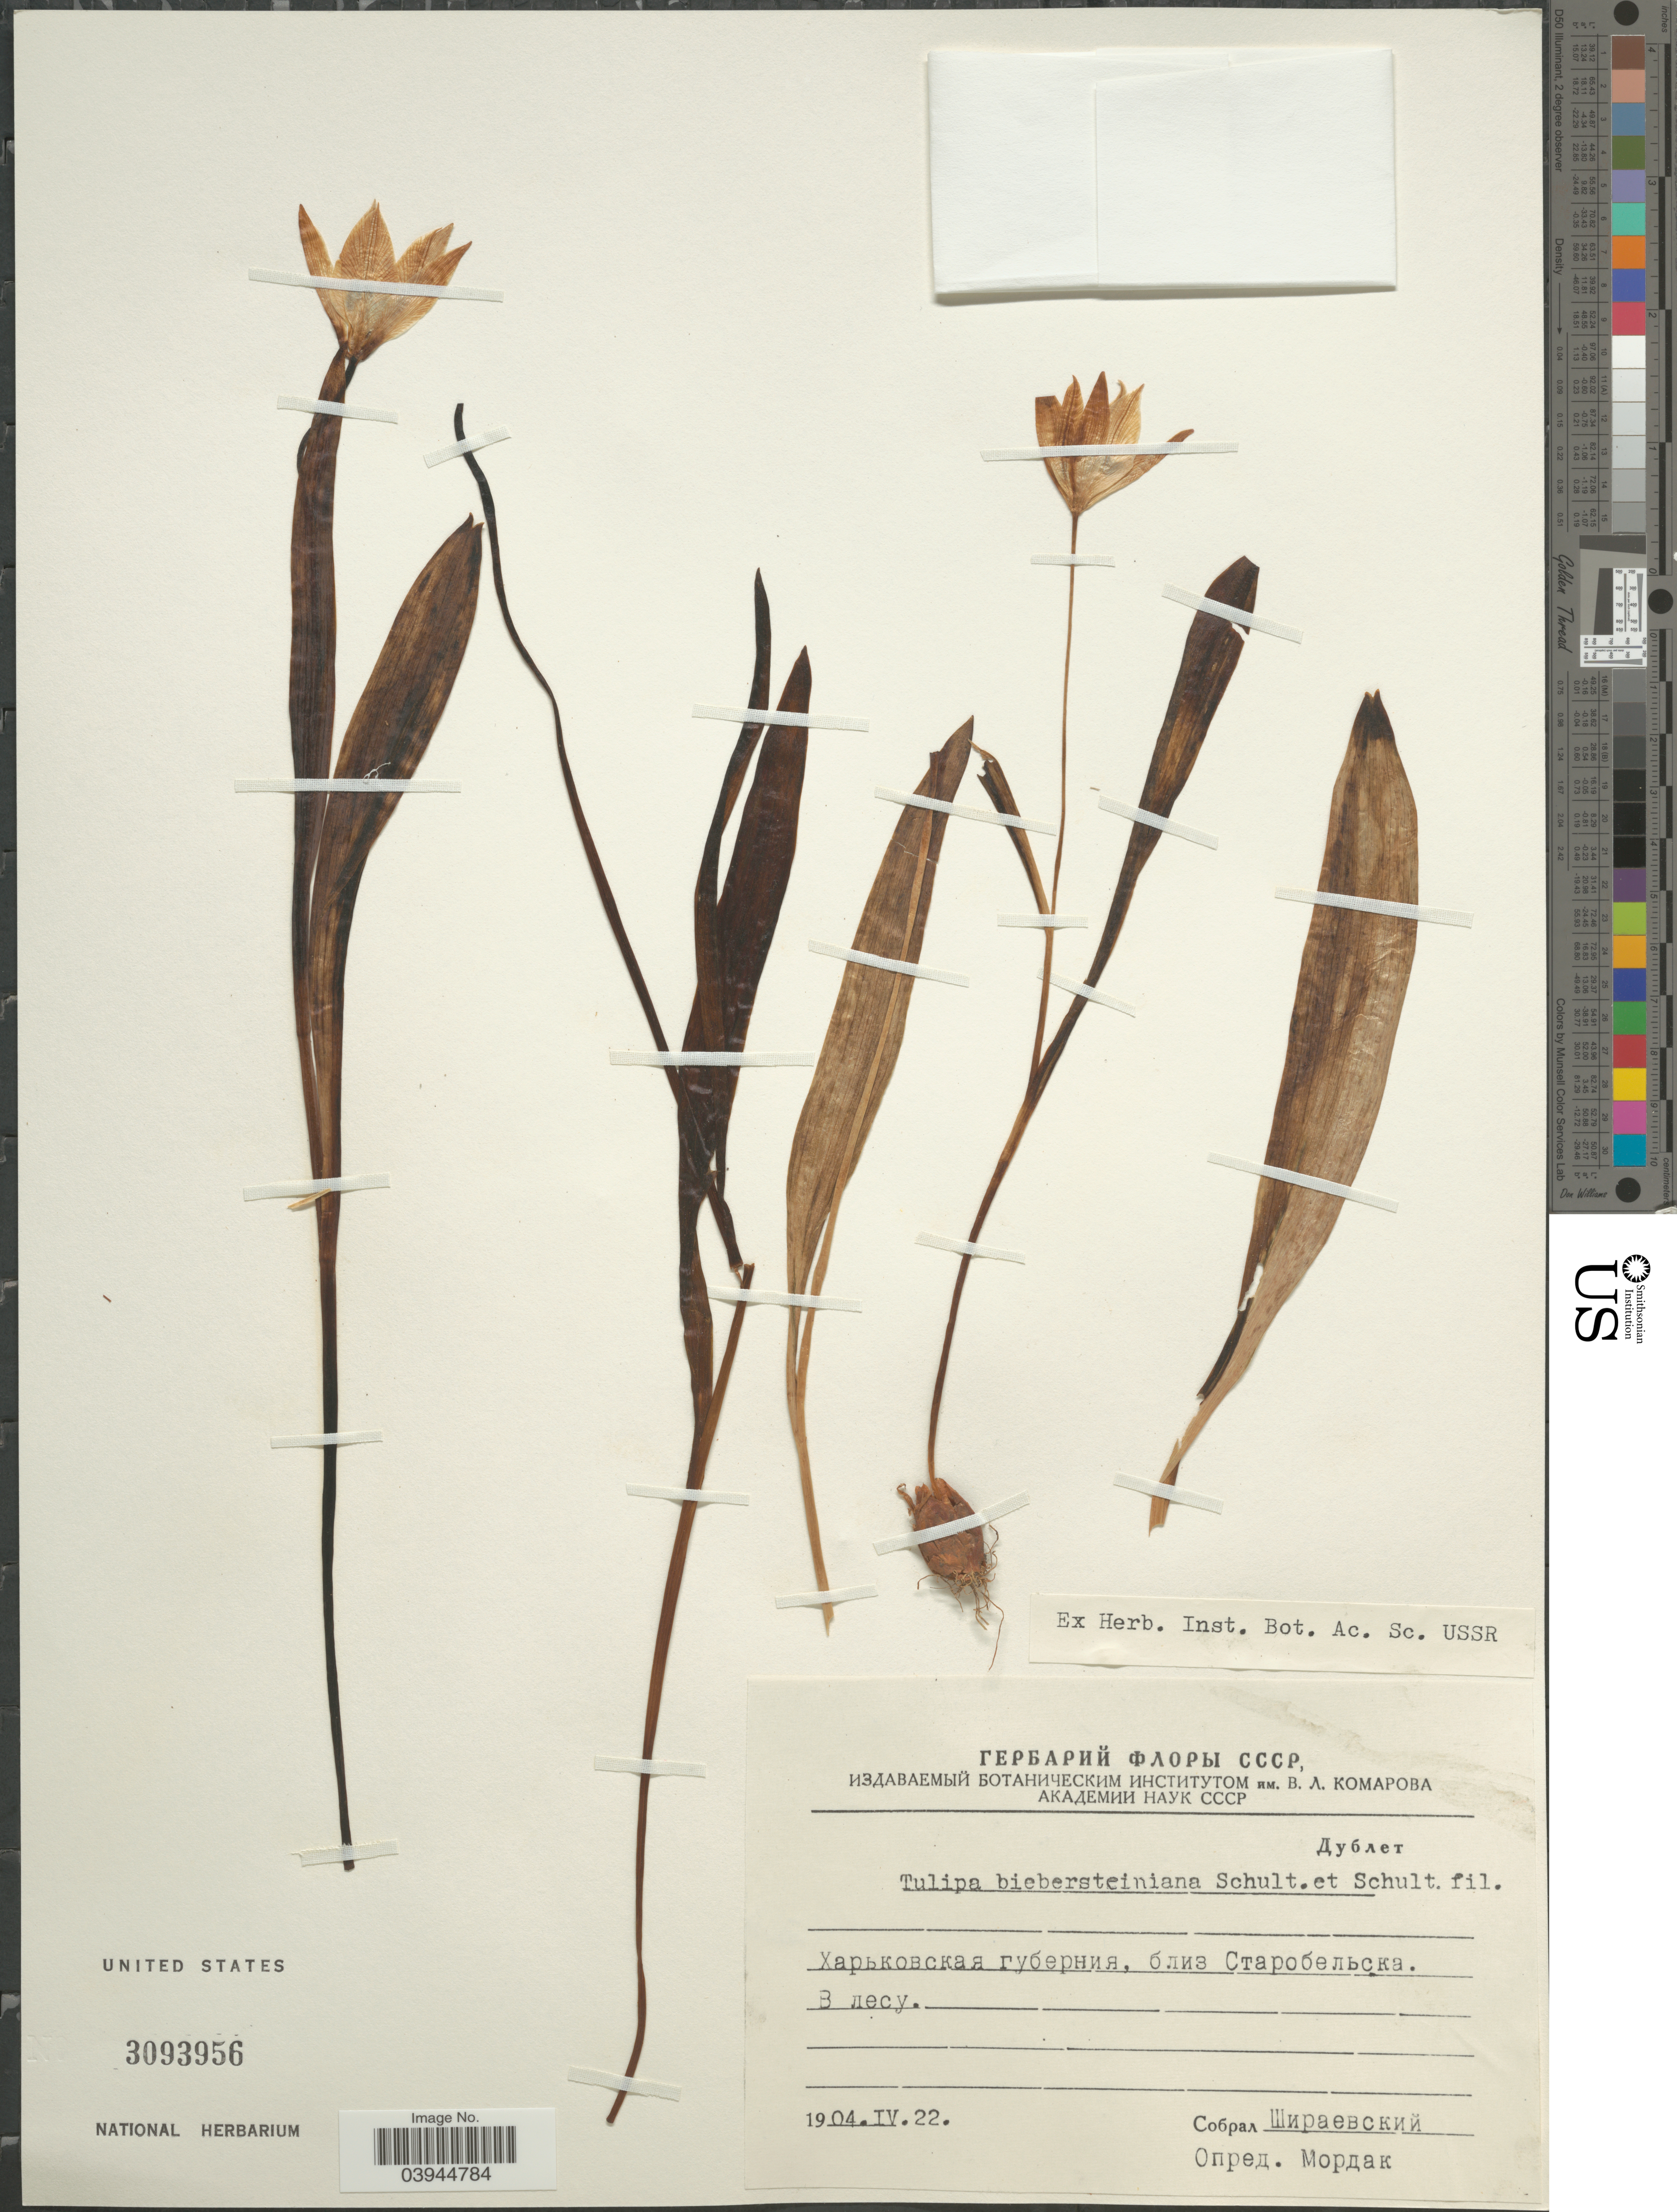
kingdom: Plantae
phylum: Tracheophyta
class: Liliopsida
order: Liliales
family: Liliaceae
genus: Tulipa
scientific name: Tulipa biebersteiniana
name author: Schult. & Schult. f.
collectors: Shiraevskiy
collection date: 1904-04-22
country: Ukraine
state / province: Luhans'k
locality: Starobelsk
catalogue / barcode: US 3093956